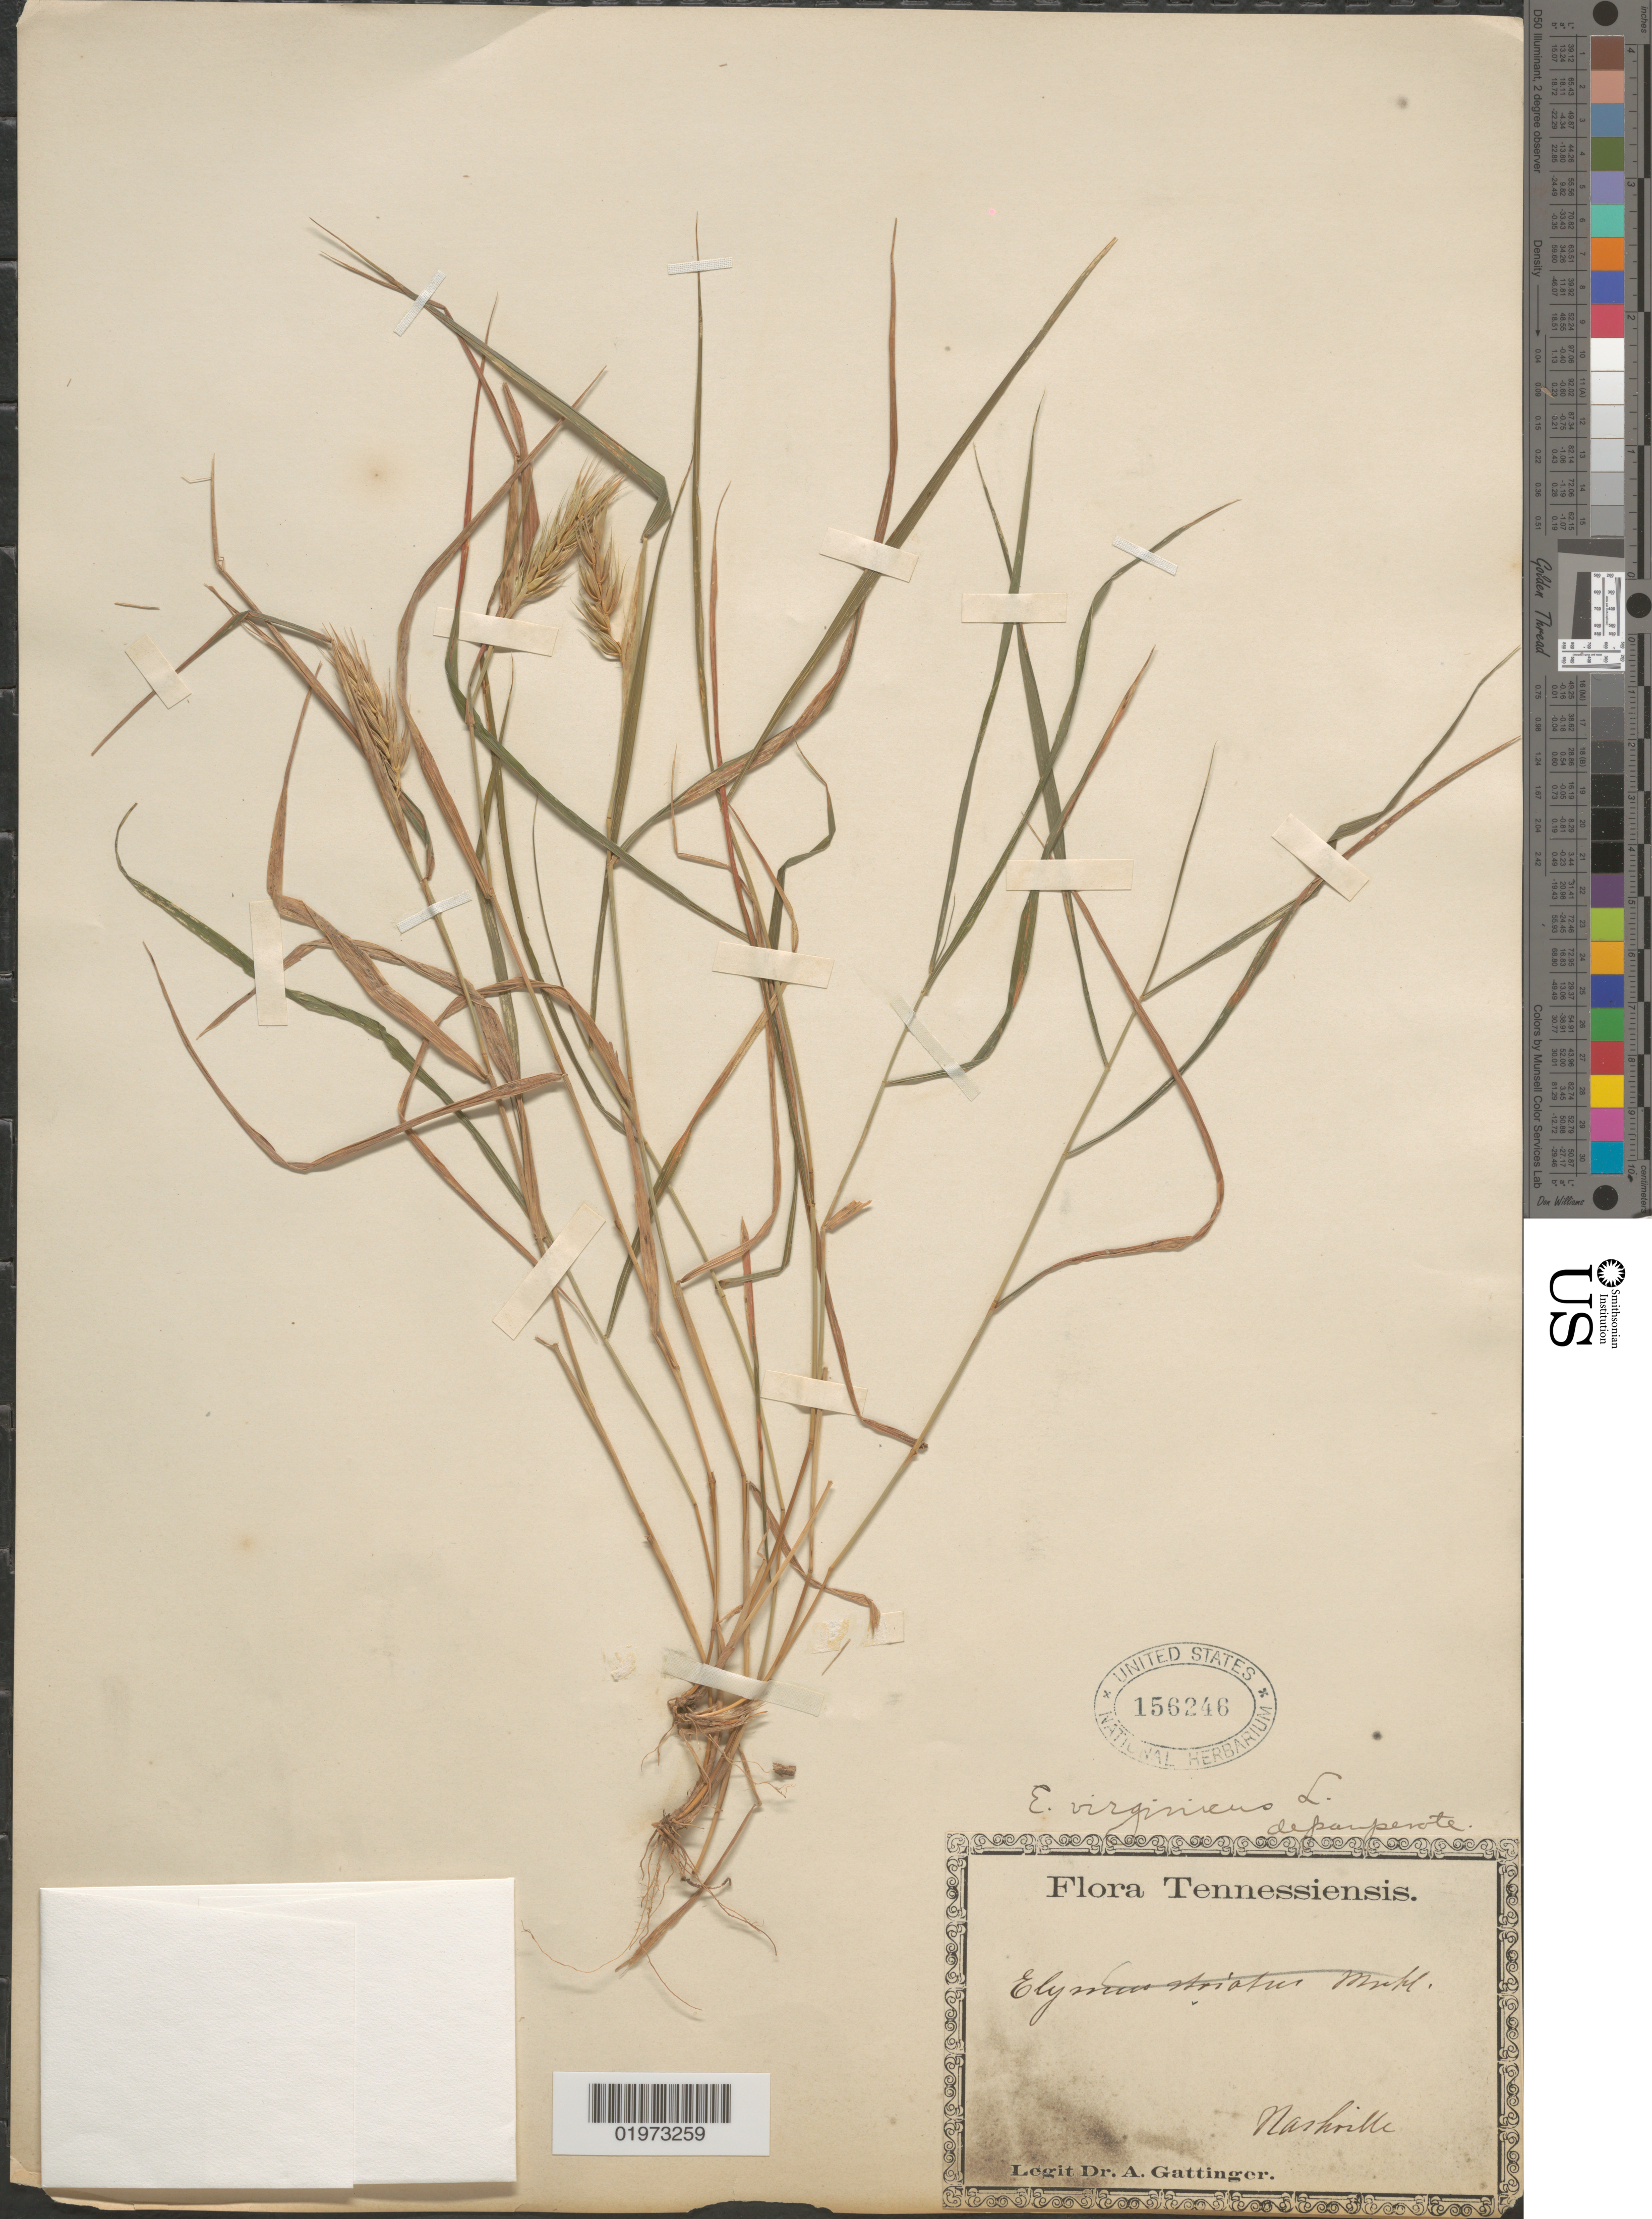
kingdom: Plantae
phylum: Tracheophyta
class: Liliopsida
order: Poales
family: Poaceae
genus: Elymus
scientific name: Elymus virginicus var. virginicus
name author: L.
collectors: A. Gattinger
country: United States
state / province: Tennessee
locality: Nashville.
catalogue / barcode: US 156246